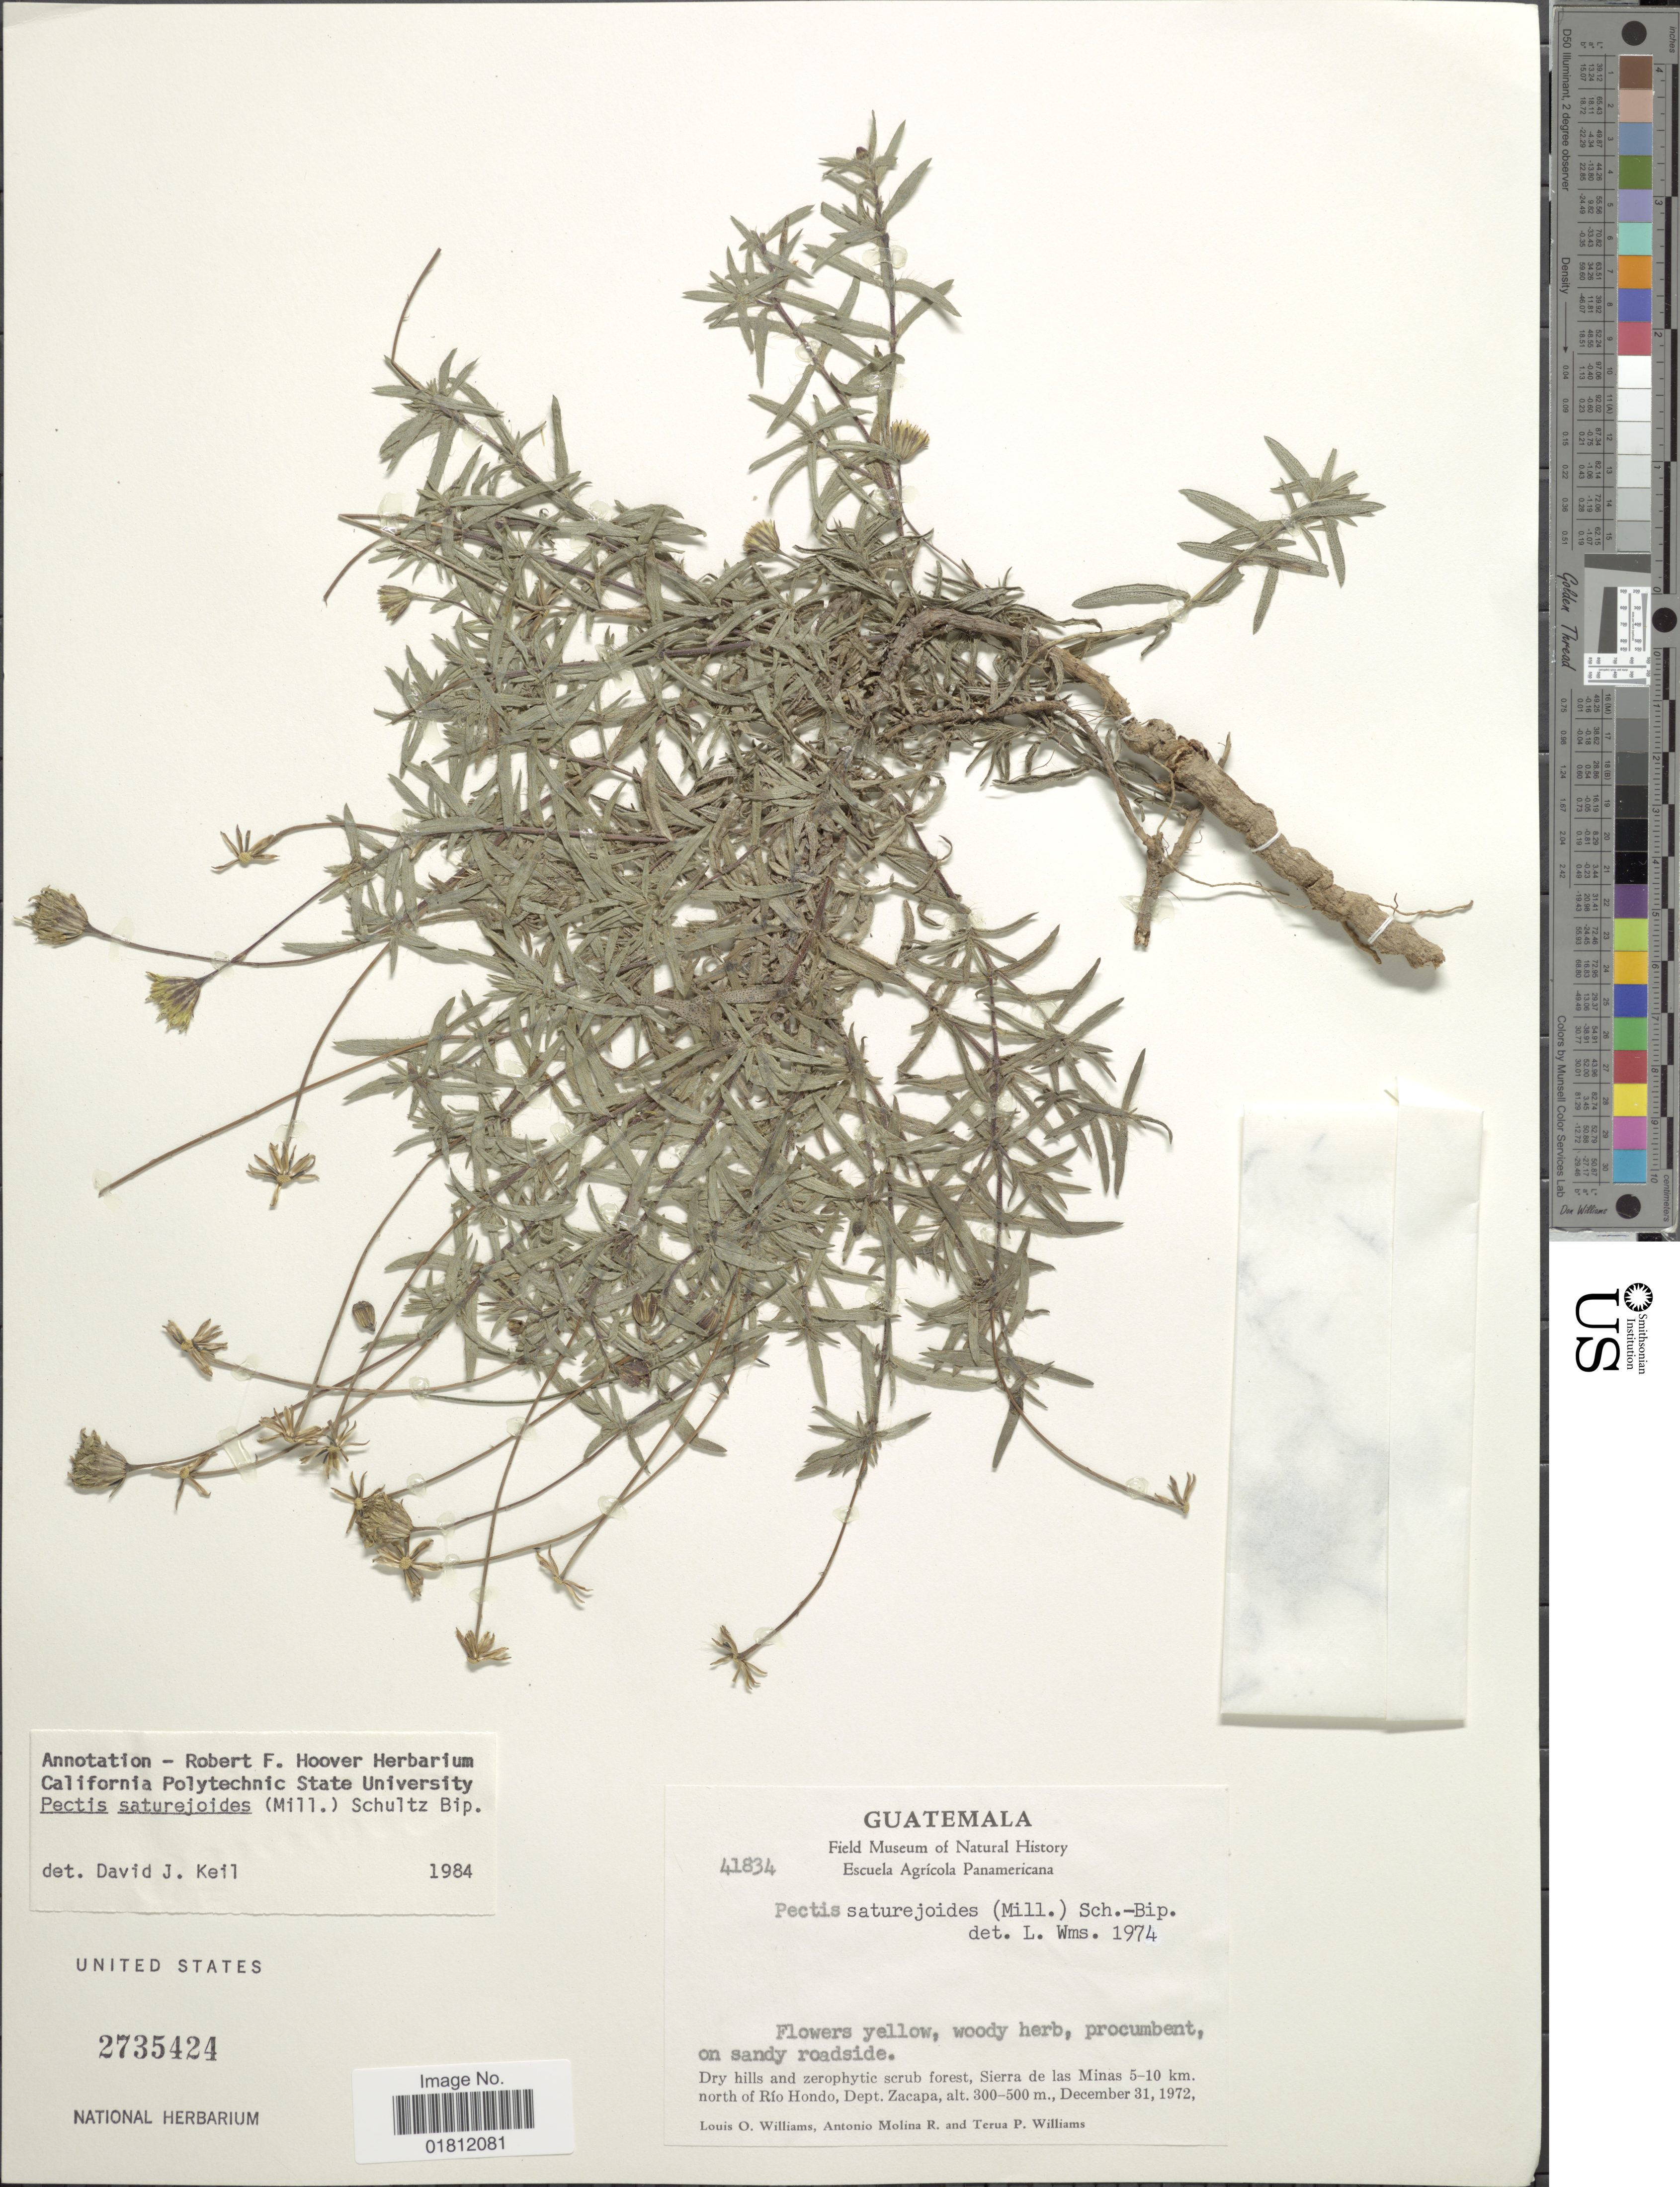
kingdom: Plantae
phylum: Tracheophyta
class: Magnoliopsida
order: Asterales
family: Asteraceae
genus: Pectis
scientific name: Pectis saturejoides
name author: (Mill.) Sch. Bip.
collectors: L. O. Williams, A. Molina R. & T. P. Williams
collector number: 41834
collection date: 1972-12-31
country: Guatemala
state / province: Zacapa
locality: Dry hills and zero phytic scrub forest, Sierra de las Minas 5-10 km. north of rio Hondo, Dept. Zacapa.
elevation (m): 300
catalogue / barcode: US 2735424